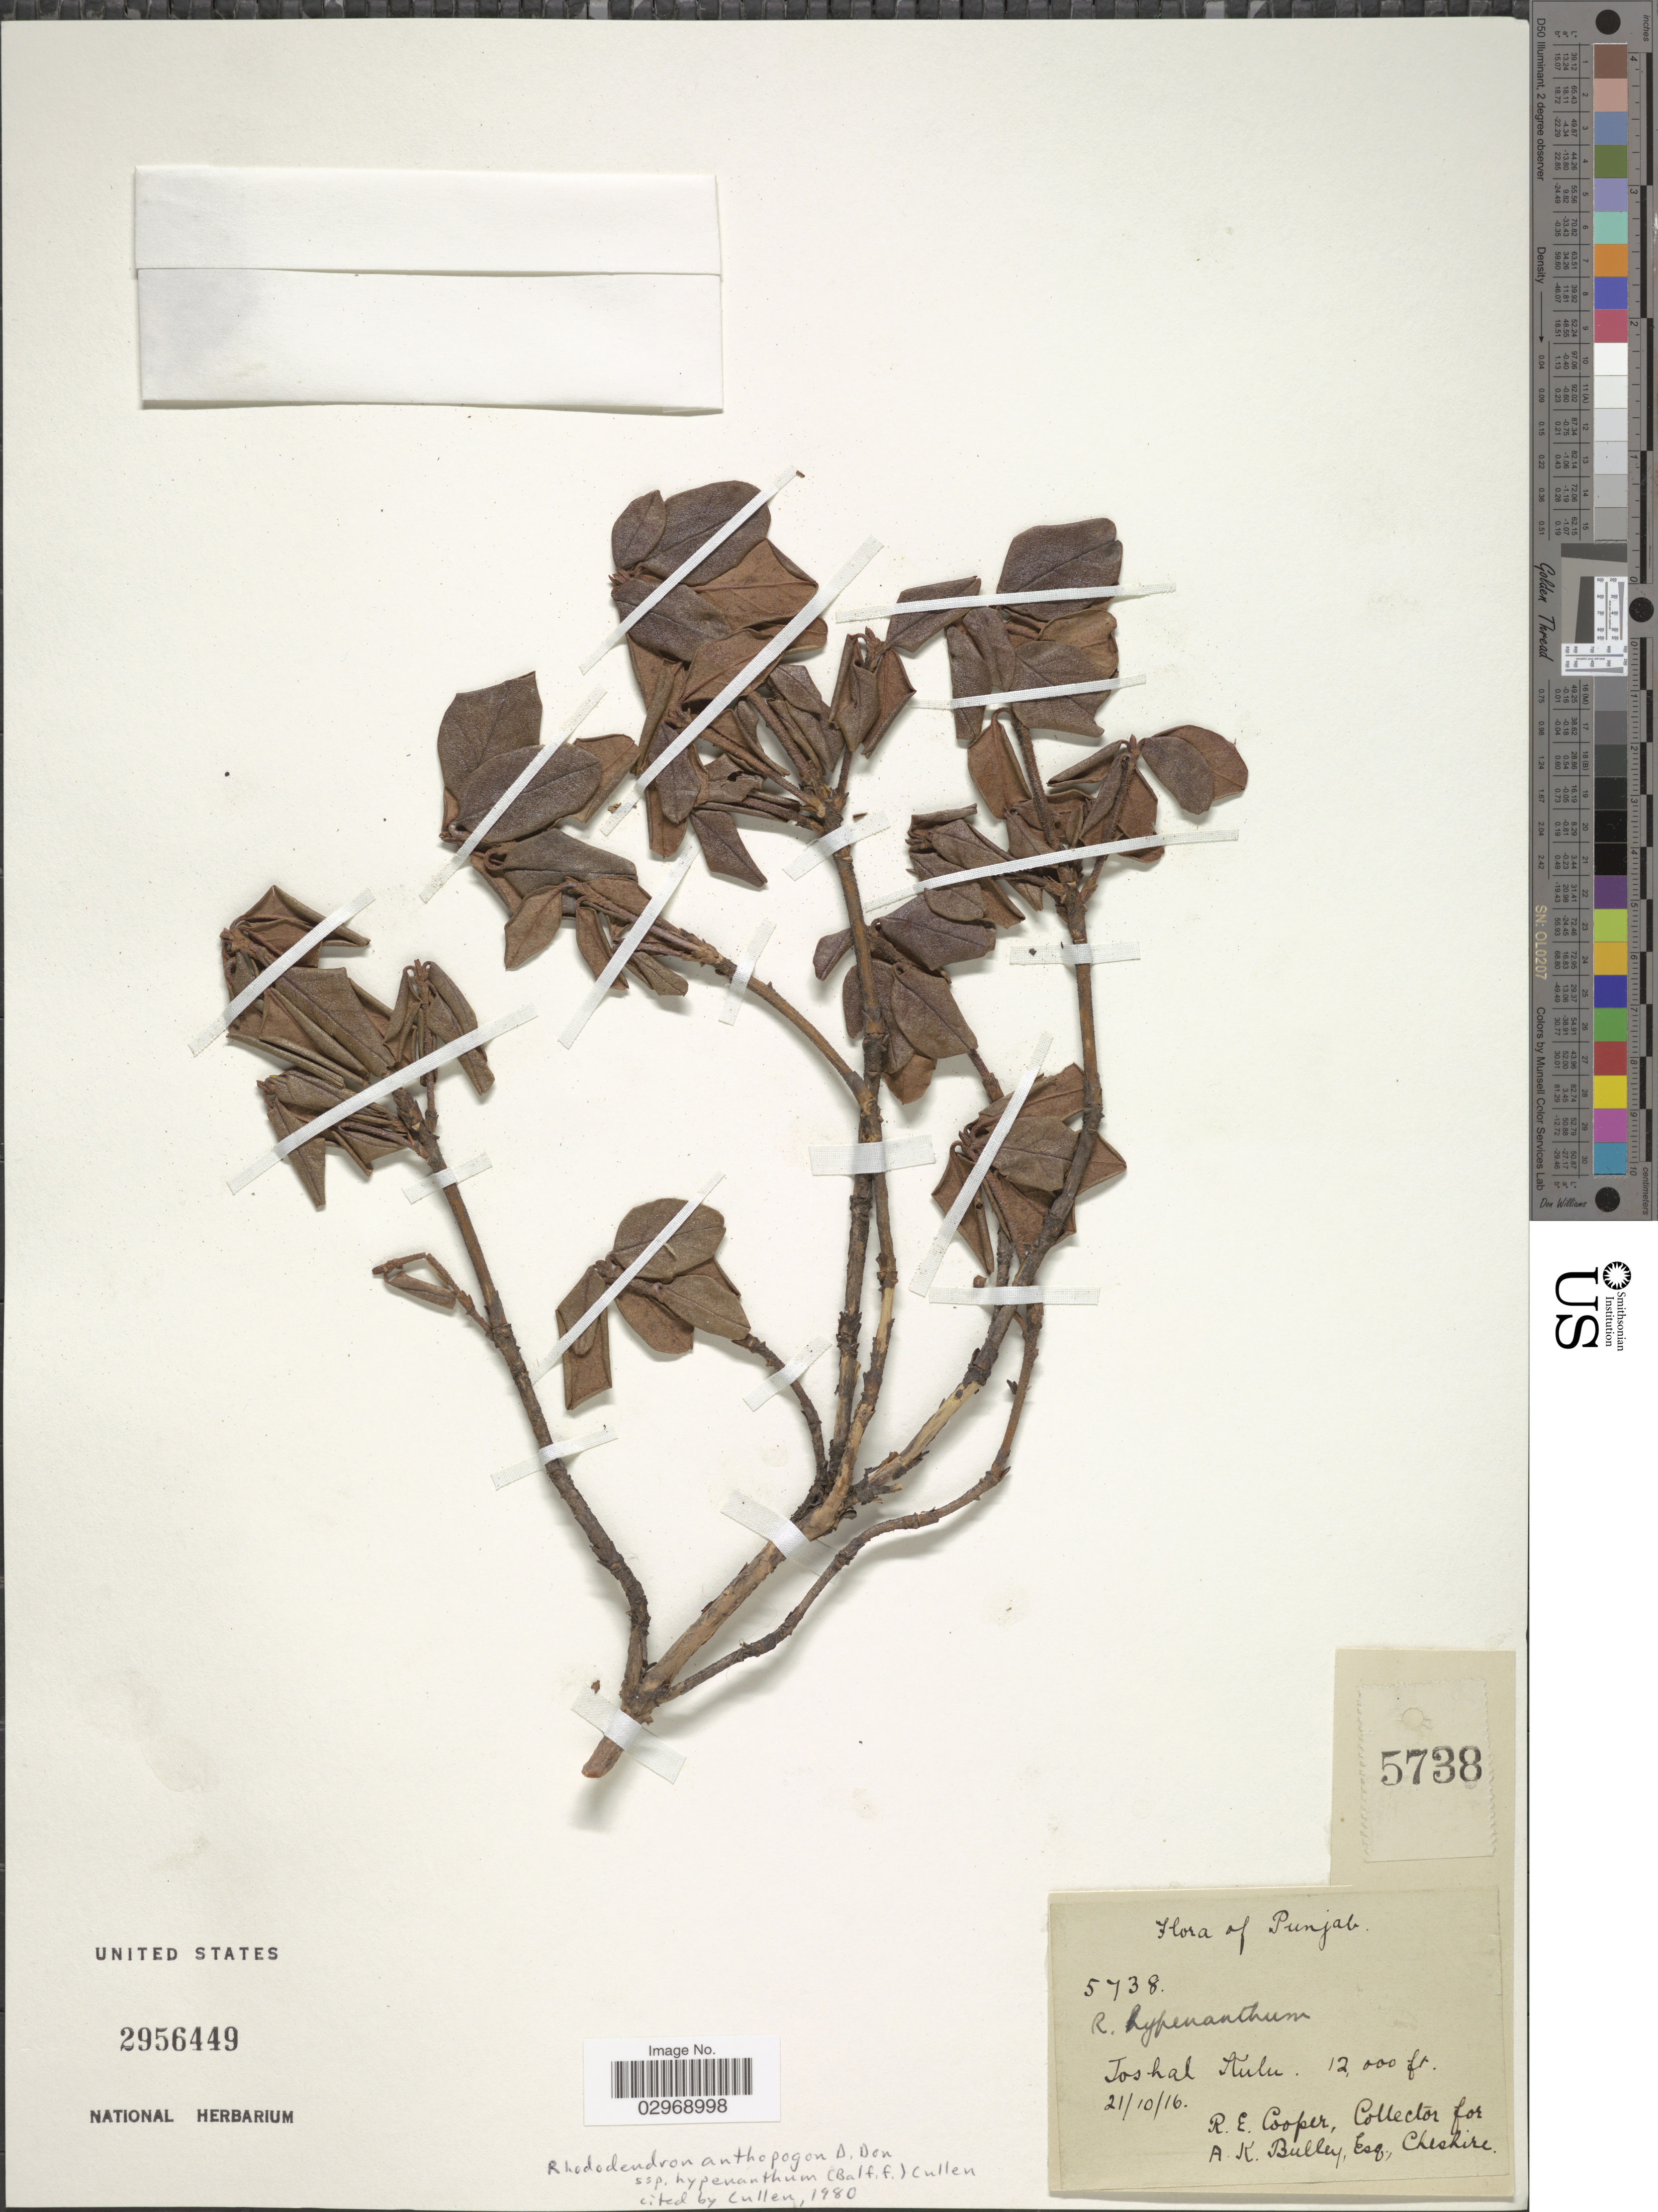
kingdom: Plantae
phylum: Tracheophyta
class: Magnoliopsida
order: Ericales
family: Ericaceae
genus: Rhododendron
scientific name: Rhododendron anthopogon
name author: D. Don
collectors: R. E. Cooper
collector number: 5738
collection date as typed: Transcribed d/m/y: 21/10/16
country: India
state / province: Himachal Pradesh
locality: Toshal Kulu.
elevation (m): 3658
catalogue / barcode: US 2956449